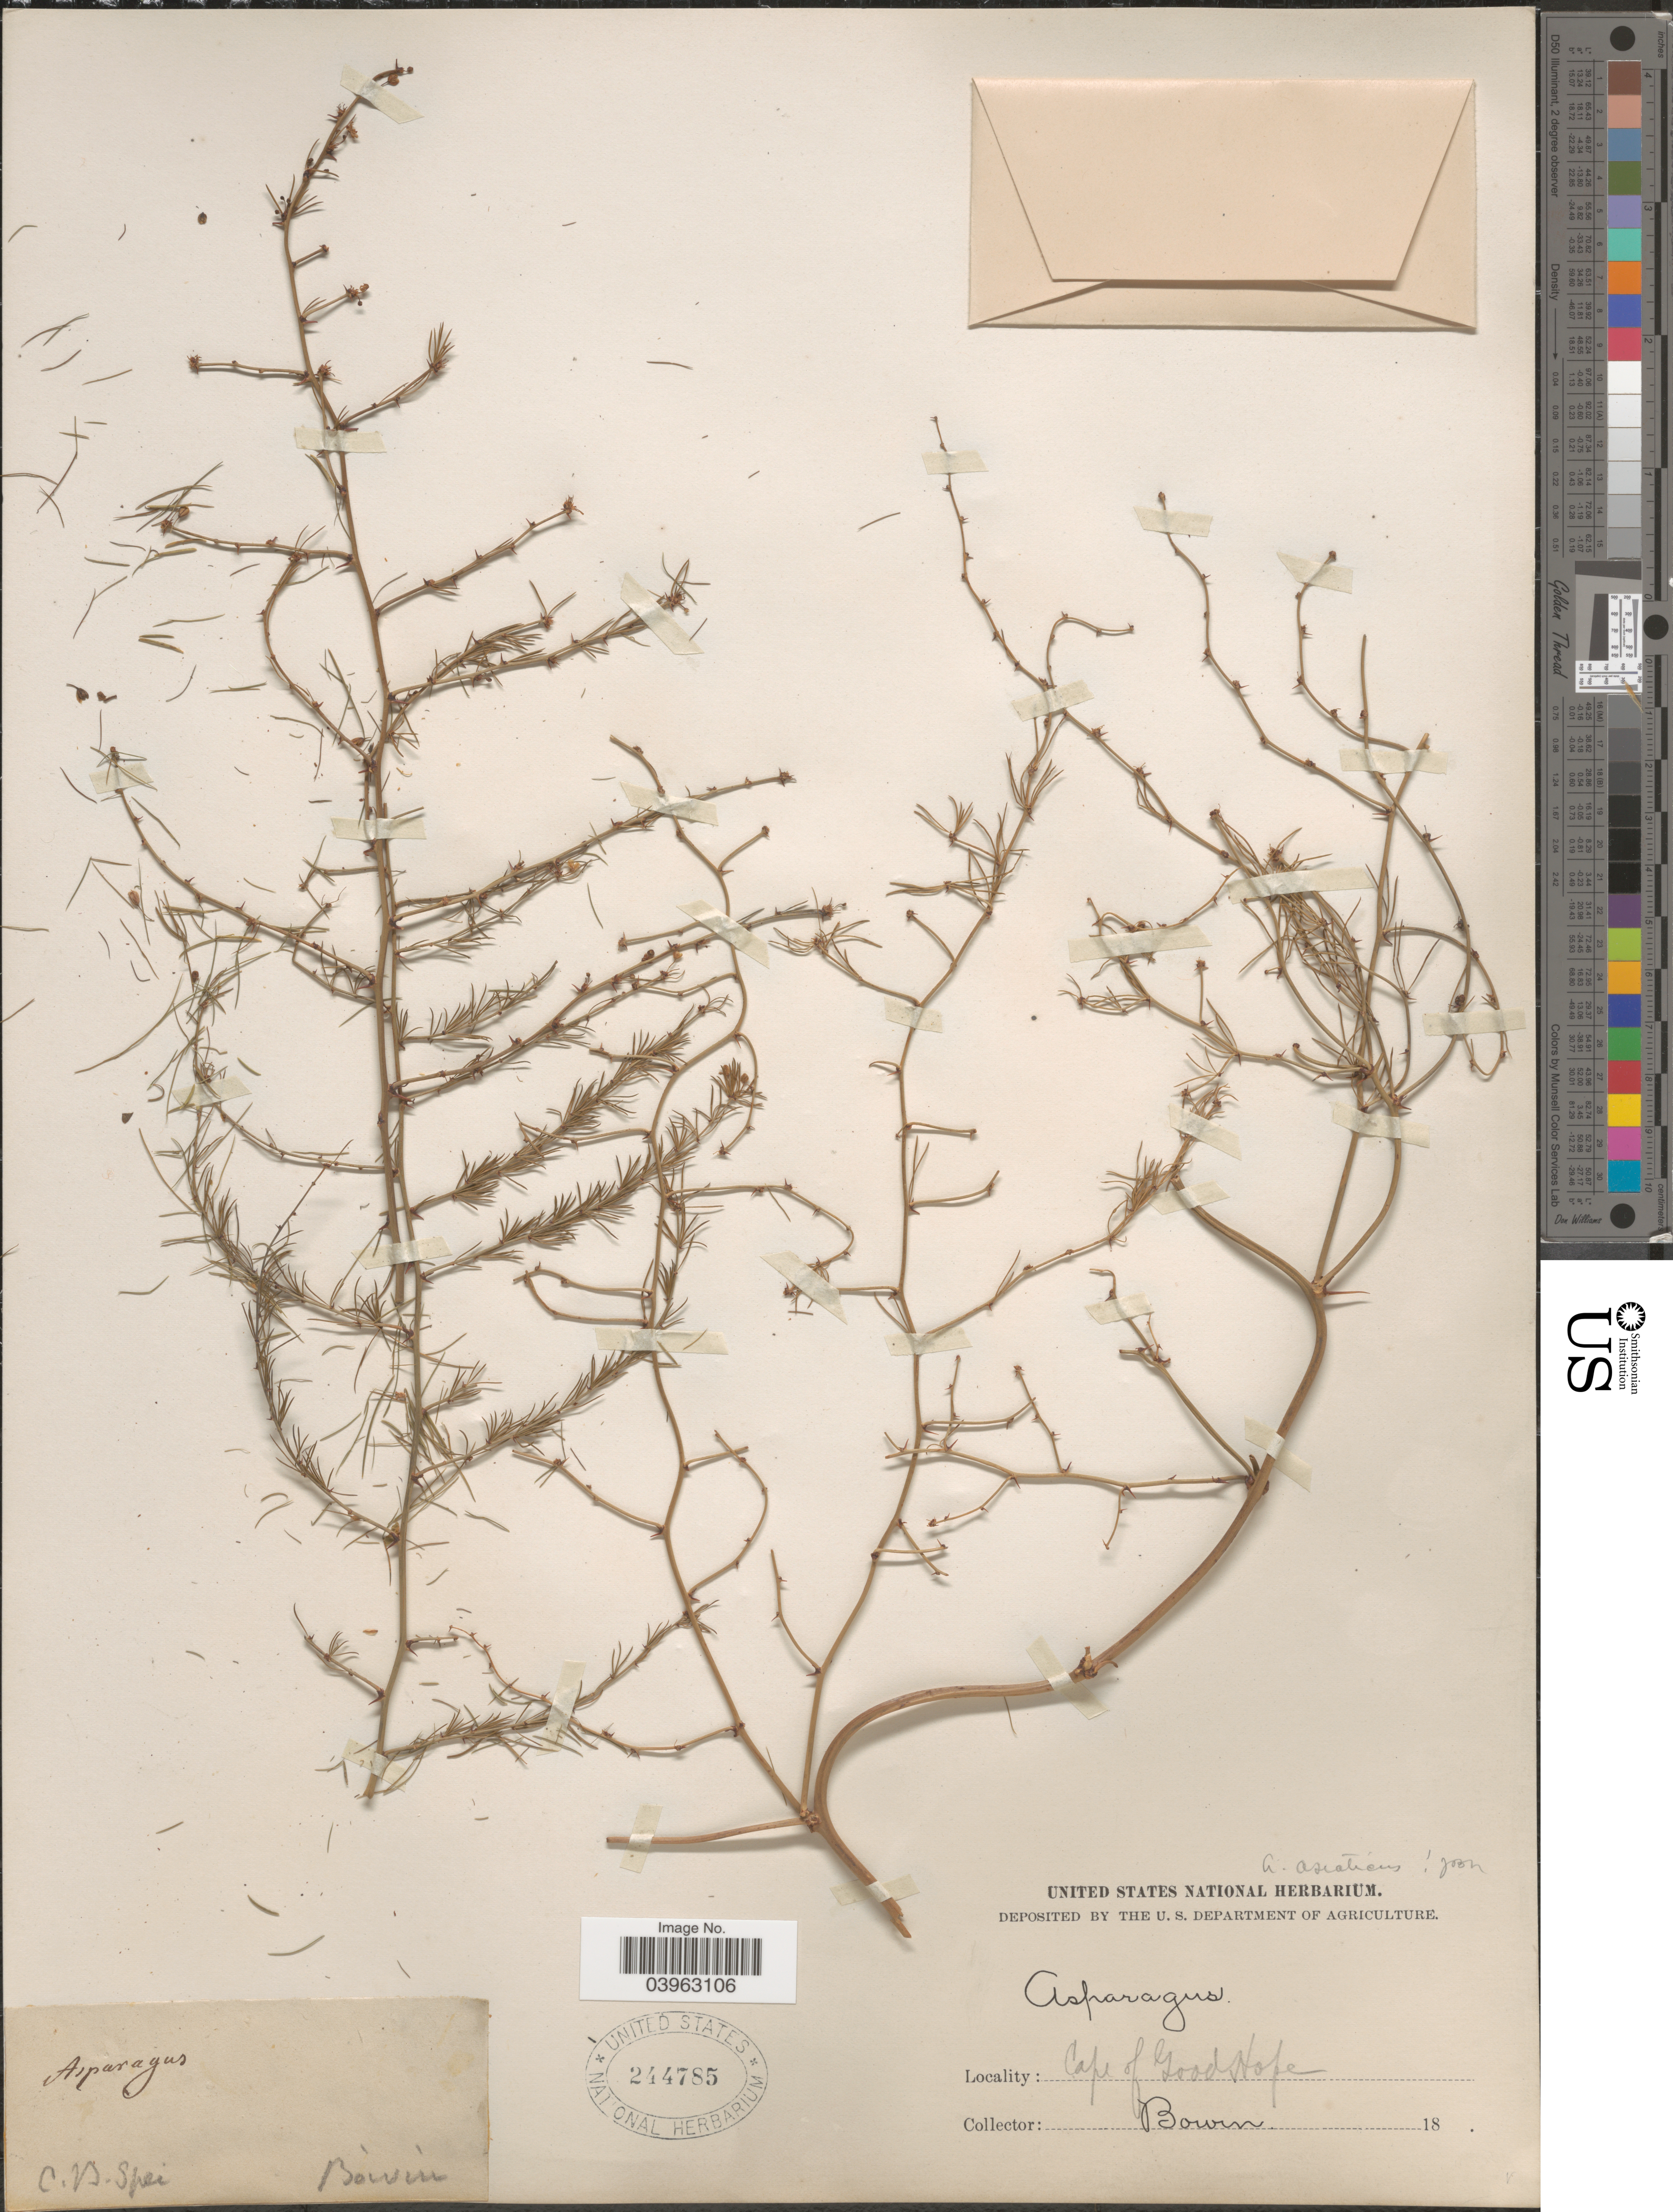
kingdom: Plantae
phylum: Tracheophyta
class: Liliopsida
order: Asparagales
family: Asparagaceae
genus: Asparagus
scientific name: Asparagus africanus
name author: Lam.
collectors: -- Boivin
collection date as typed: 18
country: South Africa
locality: C. B. Spei. Cape of Good Hope.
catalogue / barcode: US 244785